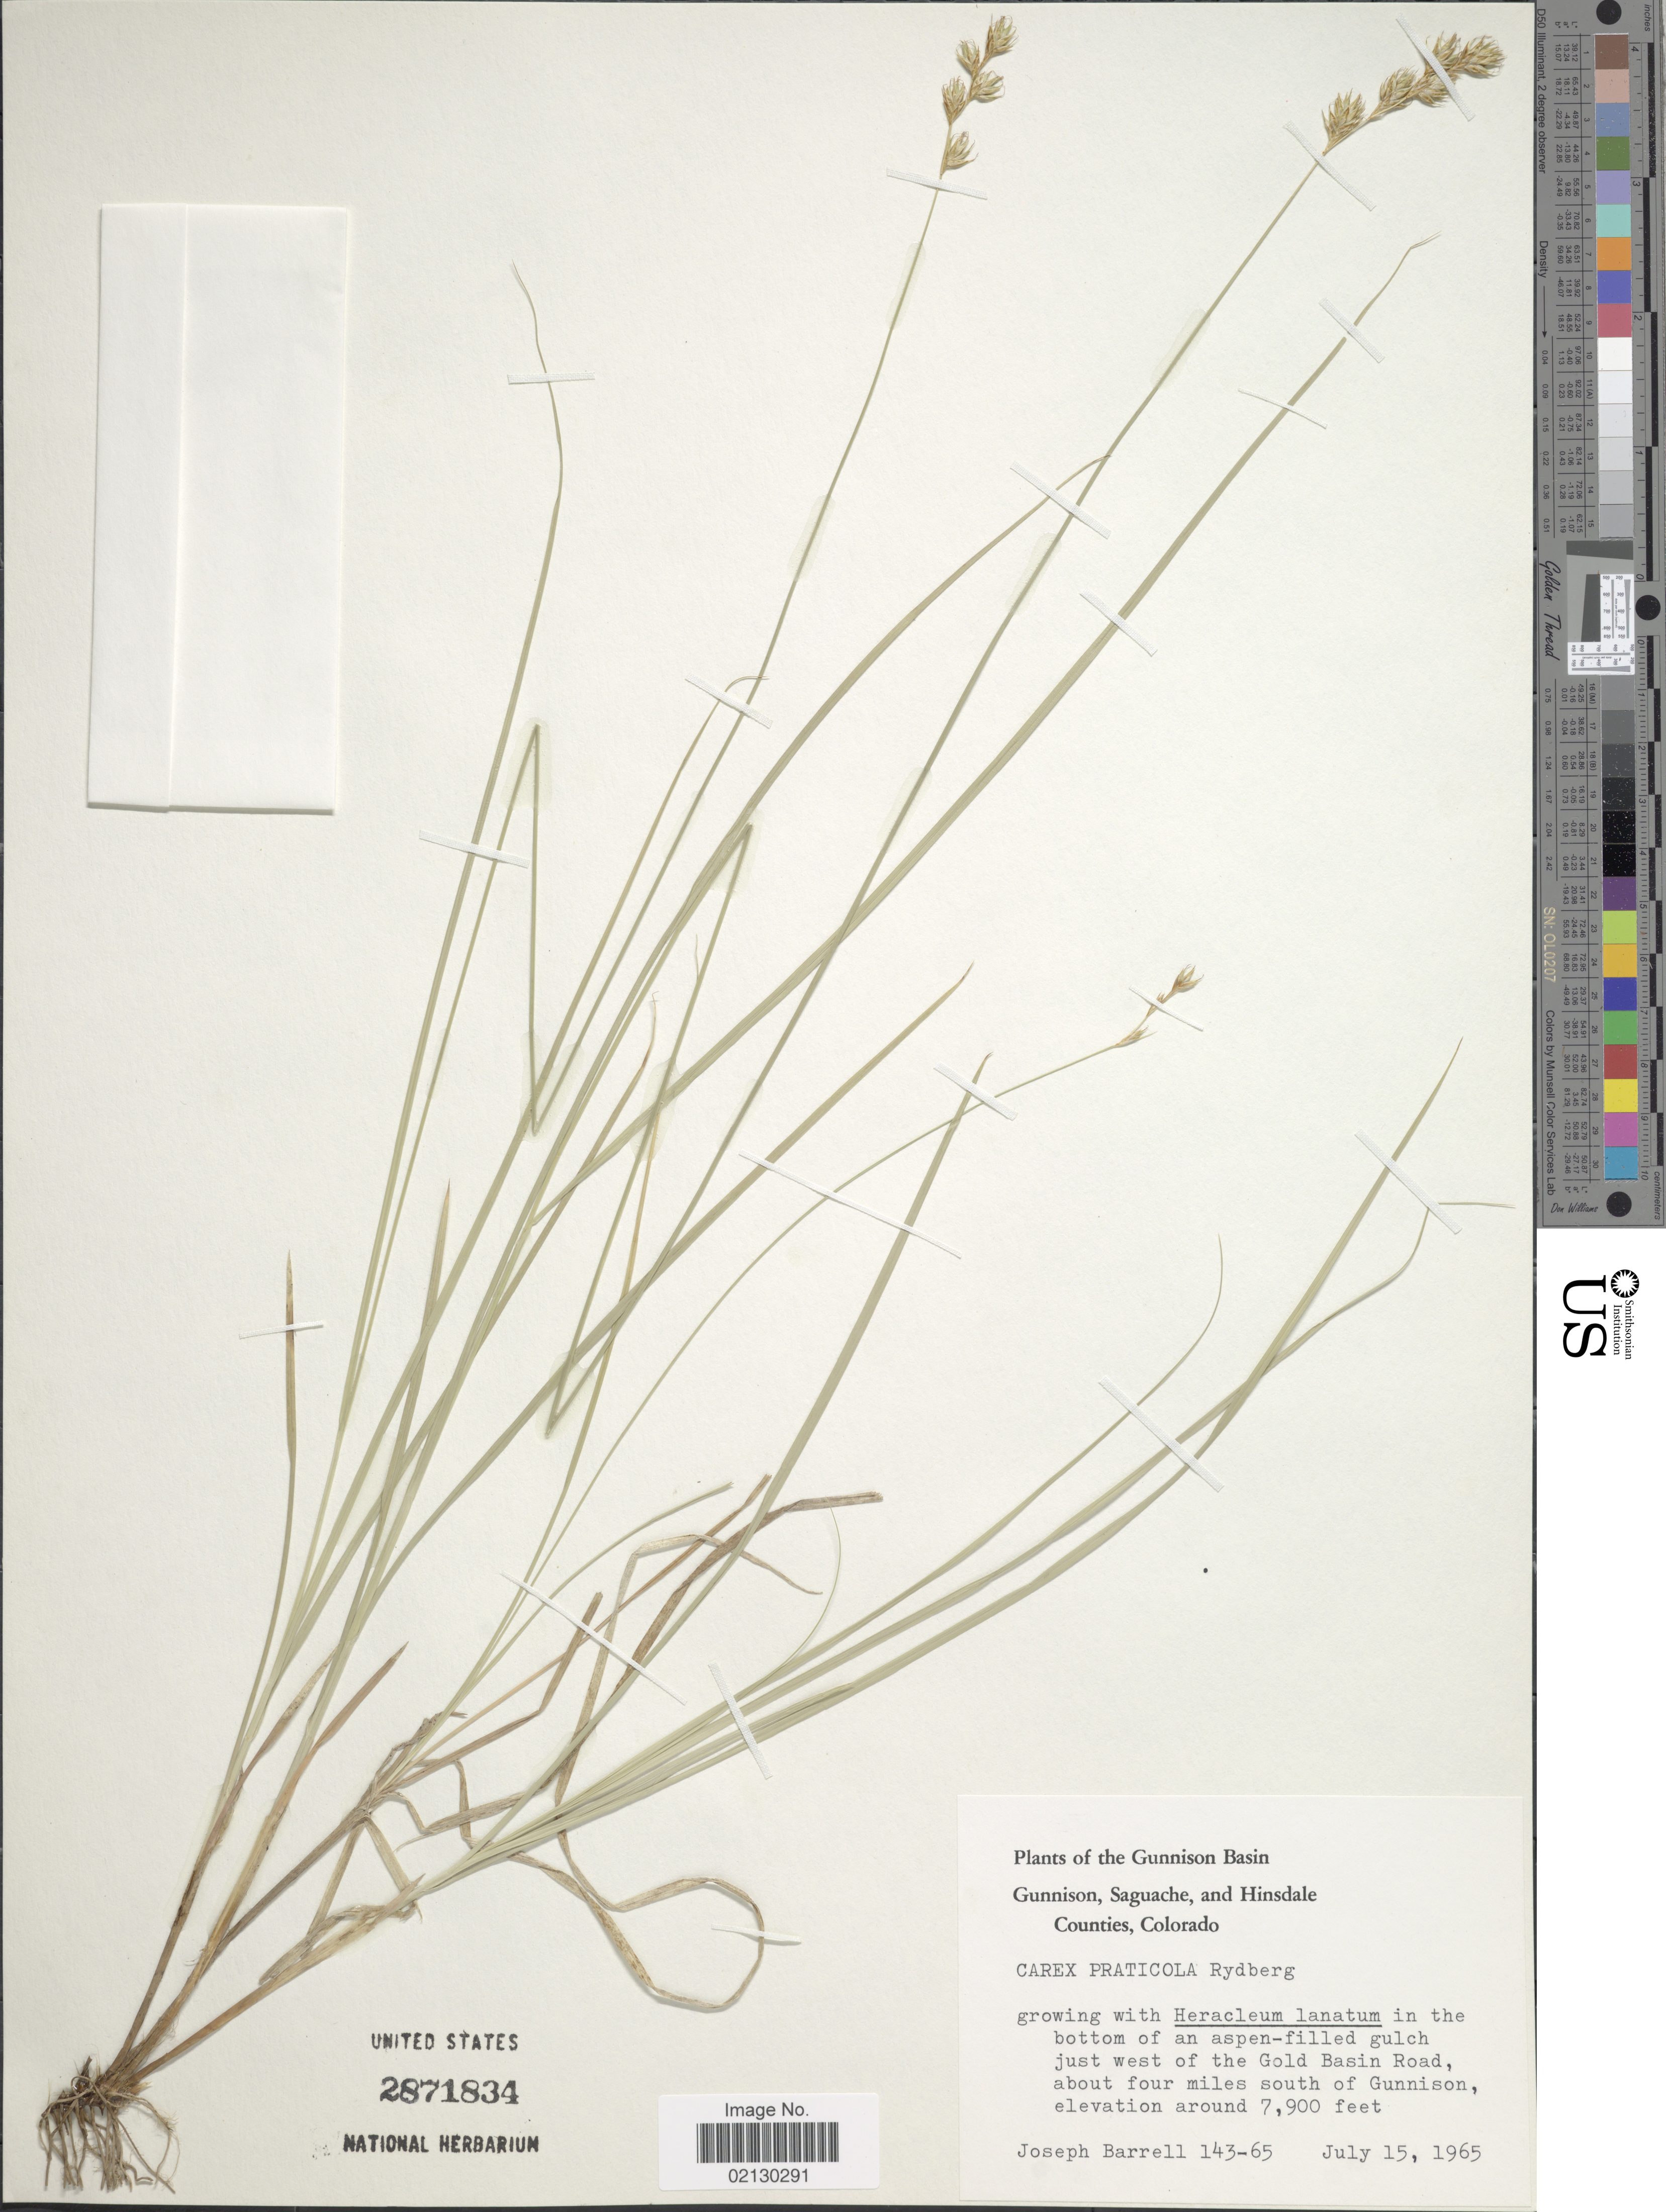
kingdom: Plantae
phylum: Tracheophyta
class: Liliopsida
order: Poales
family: Cyperaceae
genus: Carex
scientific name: Carex praticola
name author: Rydb.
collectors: J. Barrell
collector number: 143-65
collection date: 1965-07-15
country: United States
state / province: Colorado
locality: The Gunnison Basin, Gunnison, Saguache, and Hinsdale Counties. Just west of the Gold Basin Road, about four miles south of Gunnison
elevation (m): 2408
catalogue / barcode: US 2871834